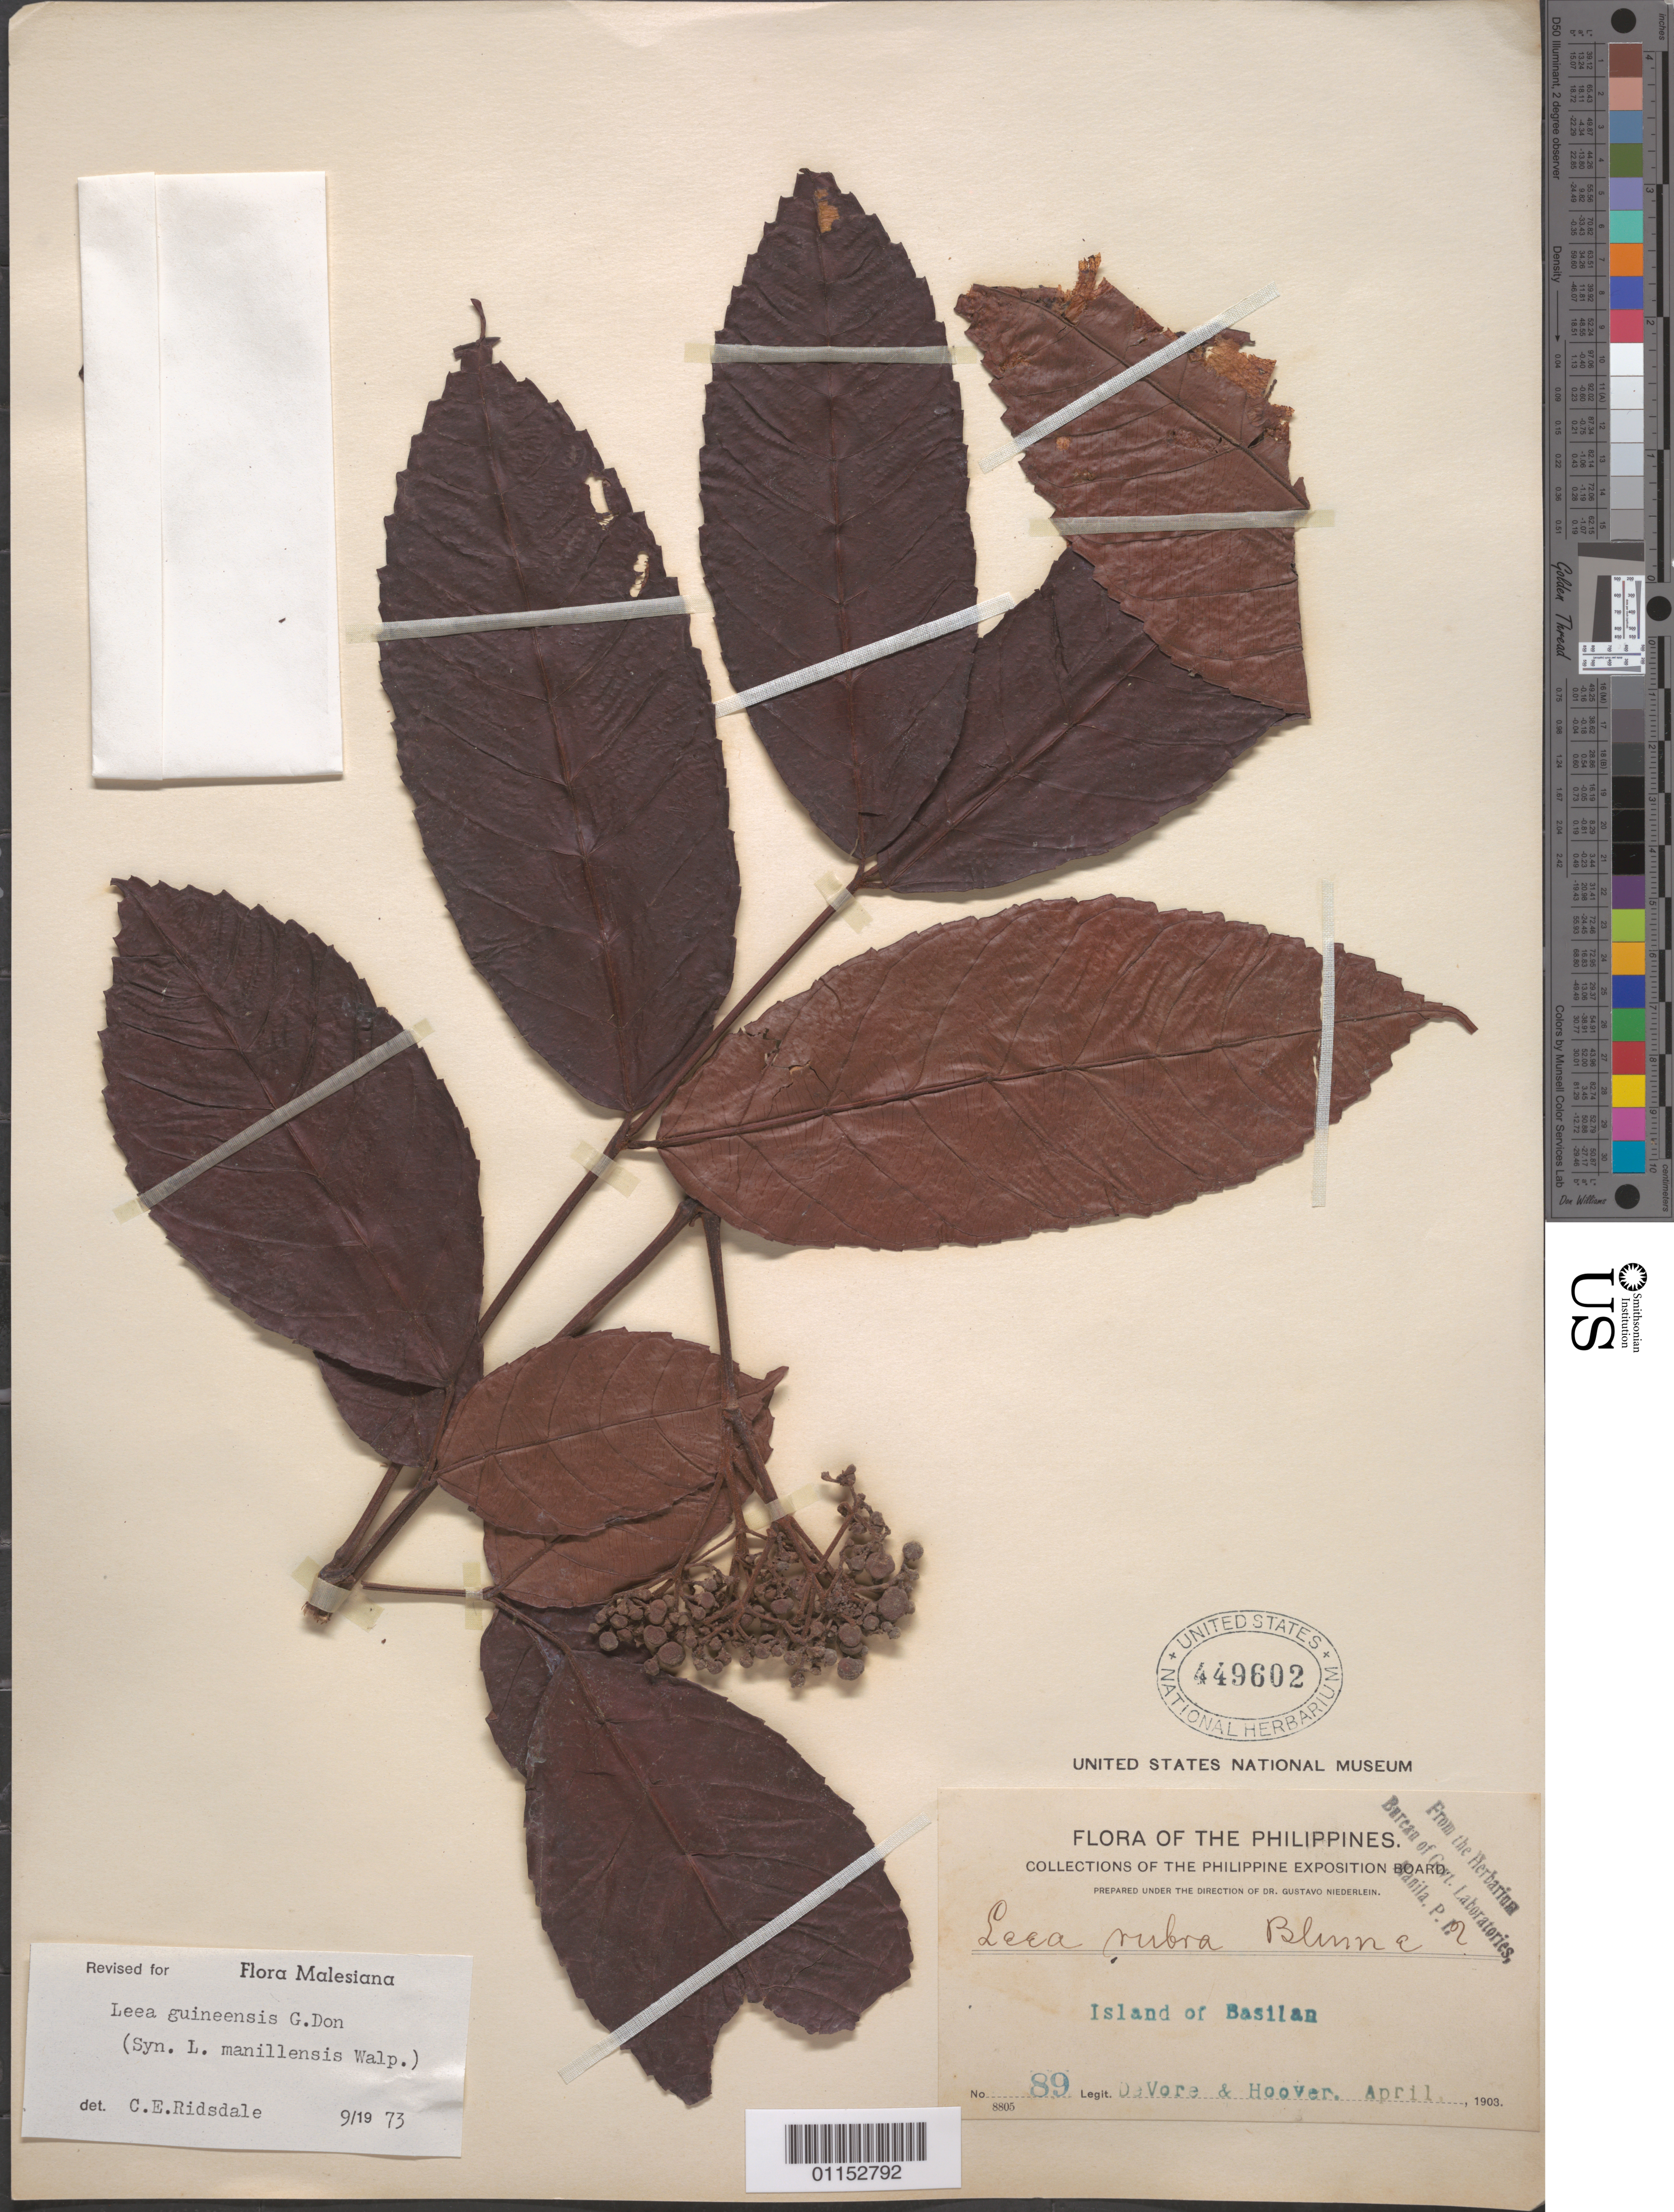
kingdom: Plantae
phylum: Tracheophyta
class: Magnoliopsida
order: Vitales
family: Vitaceae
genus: Leea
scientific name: Leea guineensis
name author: G. Don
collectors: B. F. DeVore & C. L. Hoover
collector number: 89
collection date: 1903-04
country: Philippines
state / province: Muslim Mindanao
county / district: Basilan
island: Basilan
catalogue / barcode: US 449602